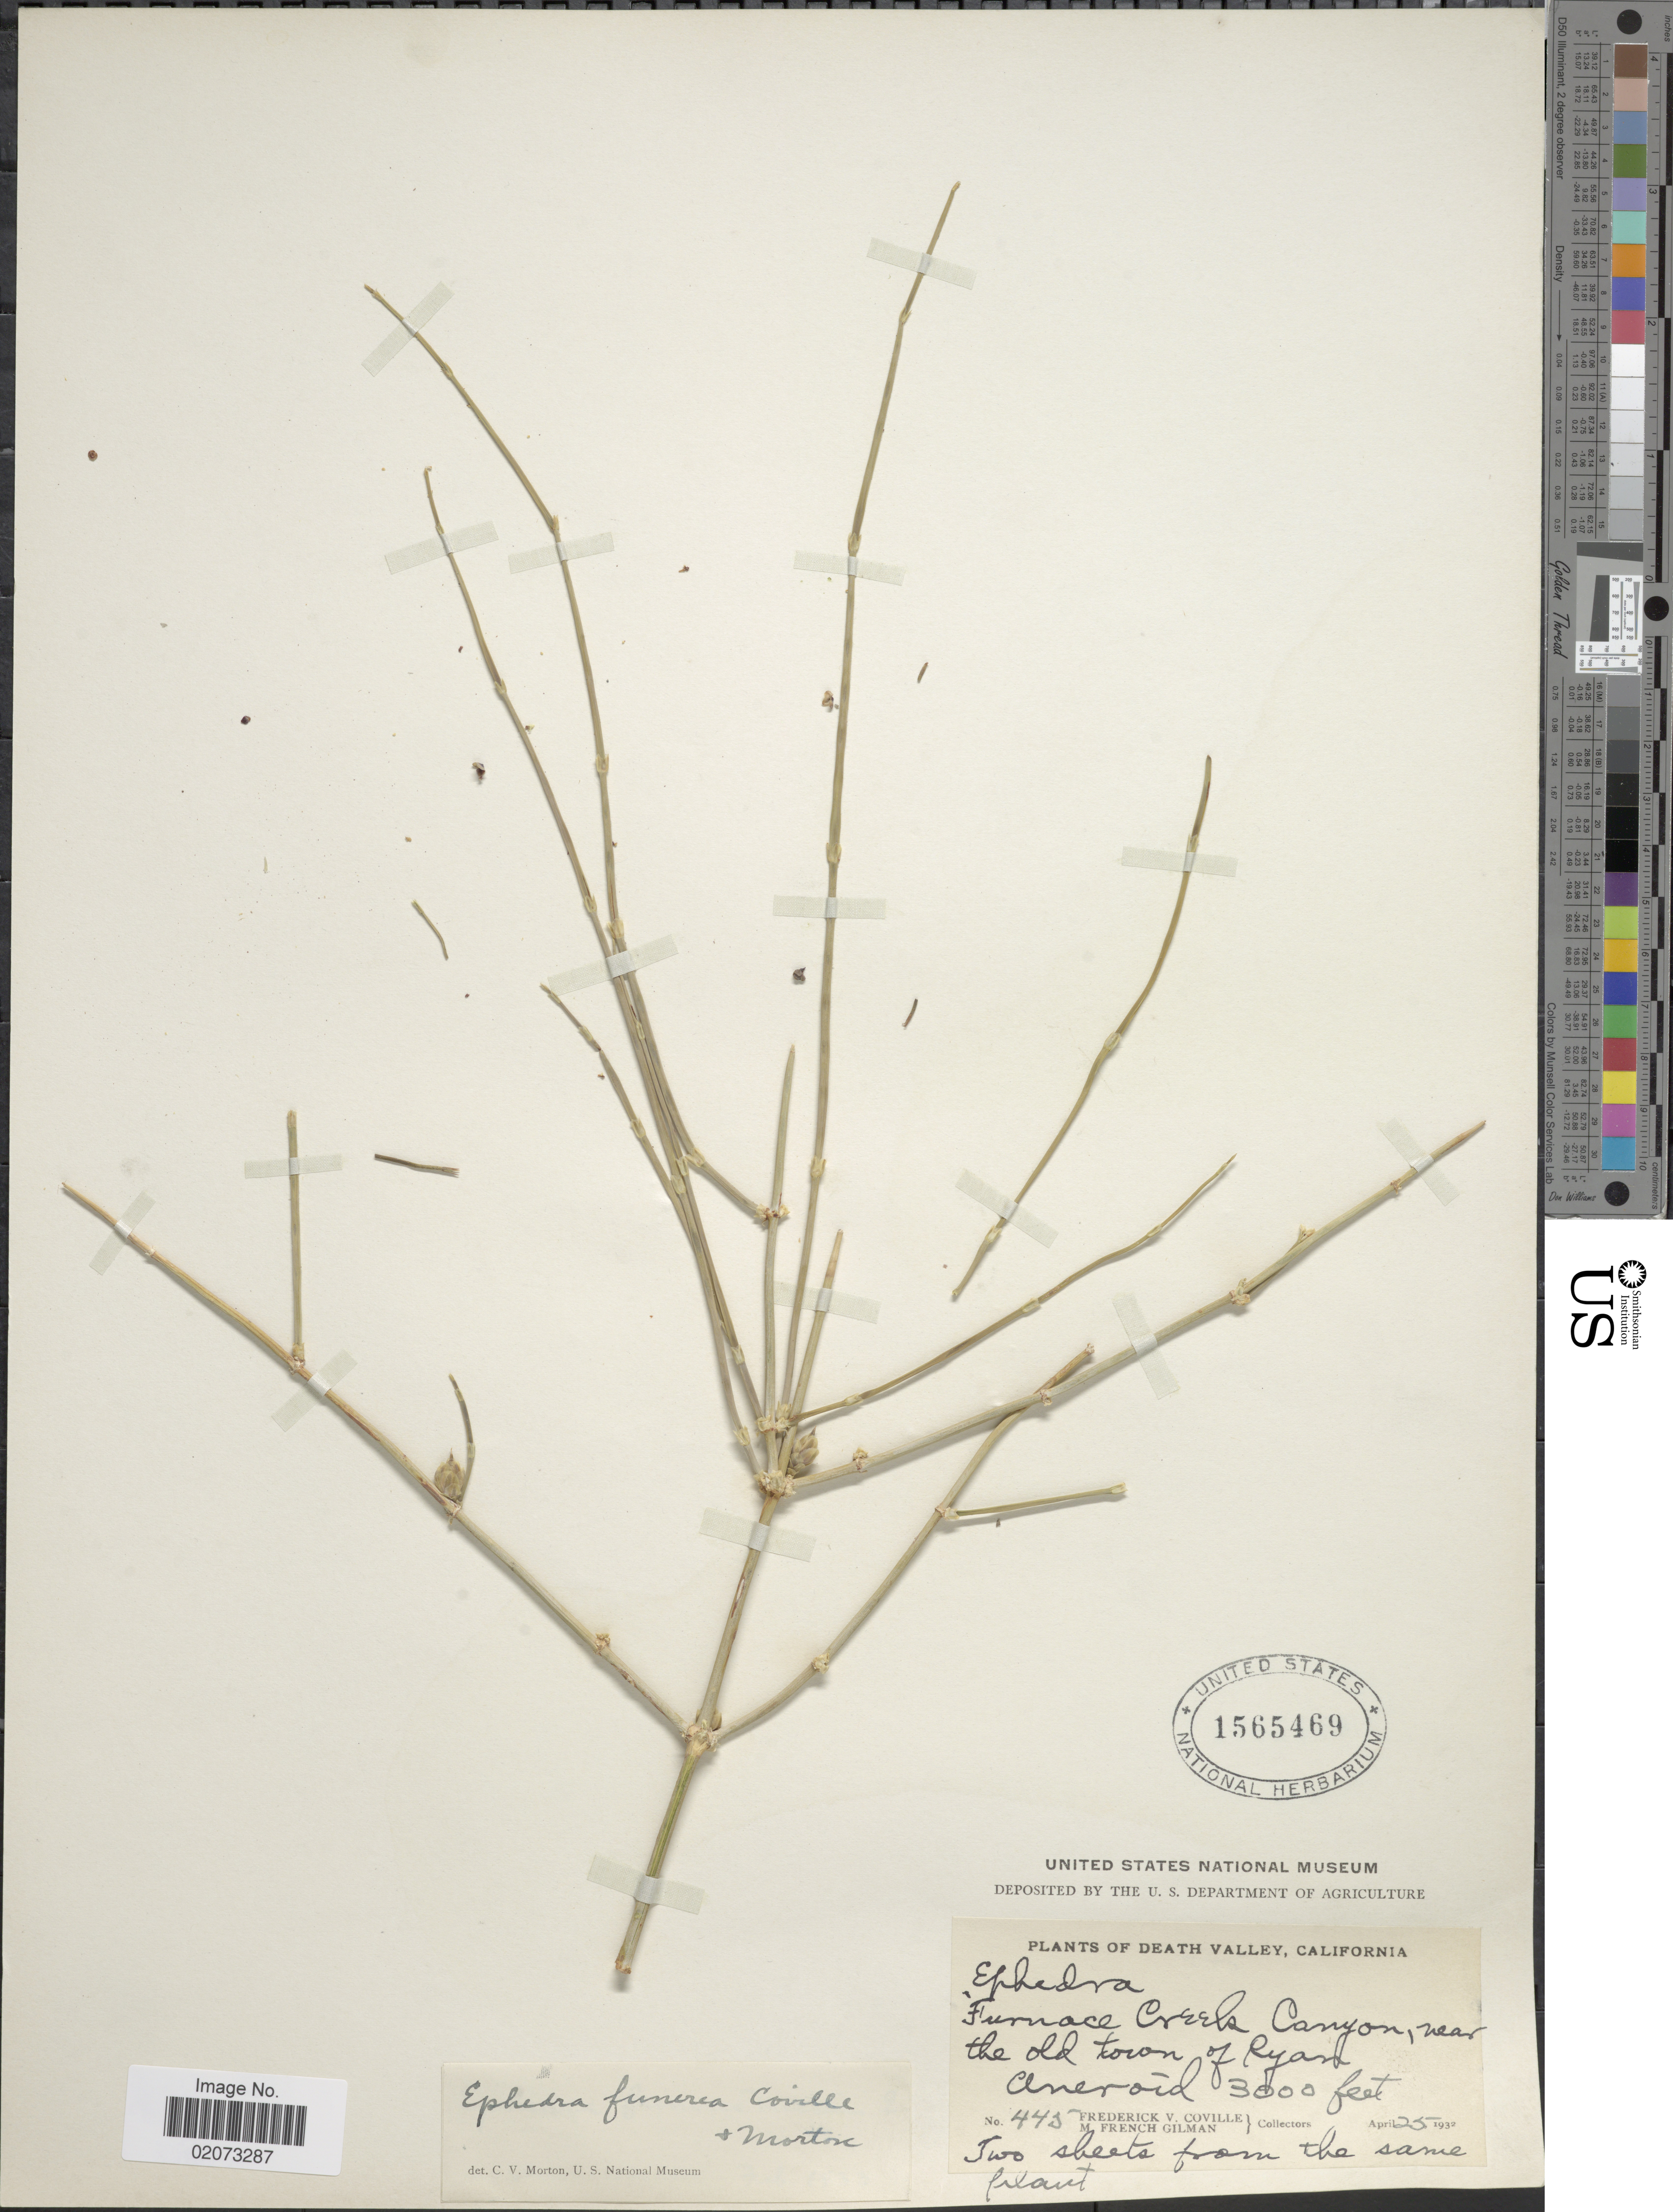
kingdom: Plantae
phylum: Tracheophyta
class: Gnetopsida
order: Ephedrales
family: Ephedraceae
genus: Ephedra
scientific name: Ephedra funerea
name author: Coville & C.V. Morton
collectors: F. V. Coville & M. F. Gilman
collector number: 445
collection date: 1932-04-25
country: United States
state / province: California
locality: Death Valley. Furnace Creek Canyon, near the old town of Ryan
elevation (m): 914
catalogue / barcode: US 1565469